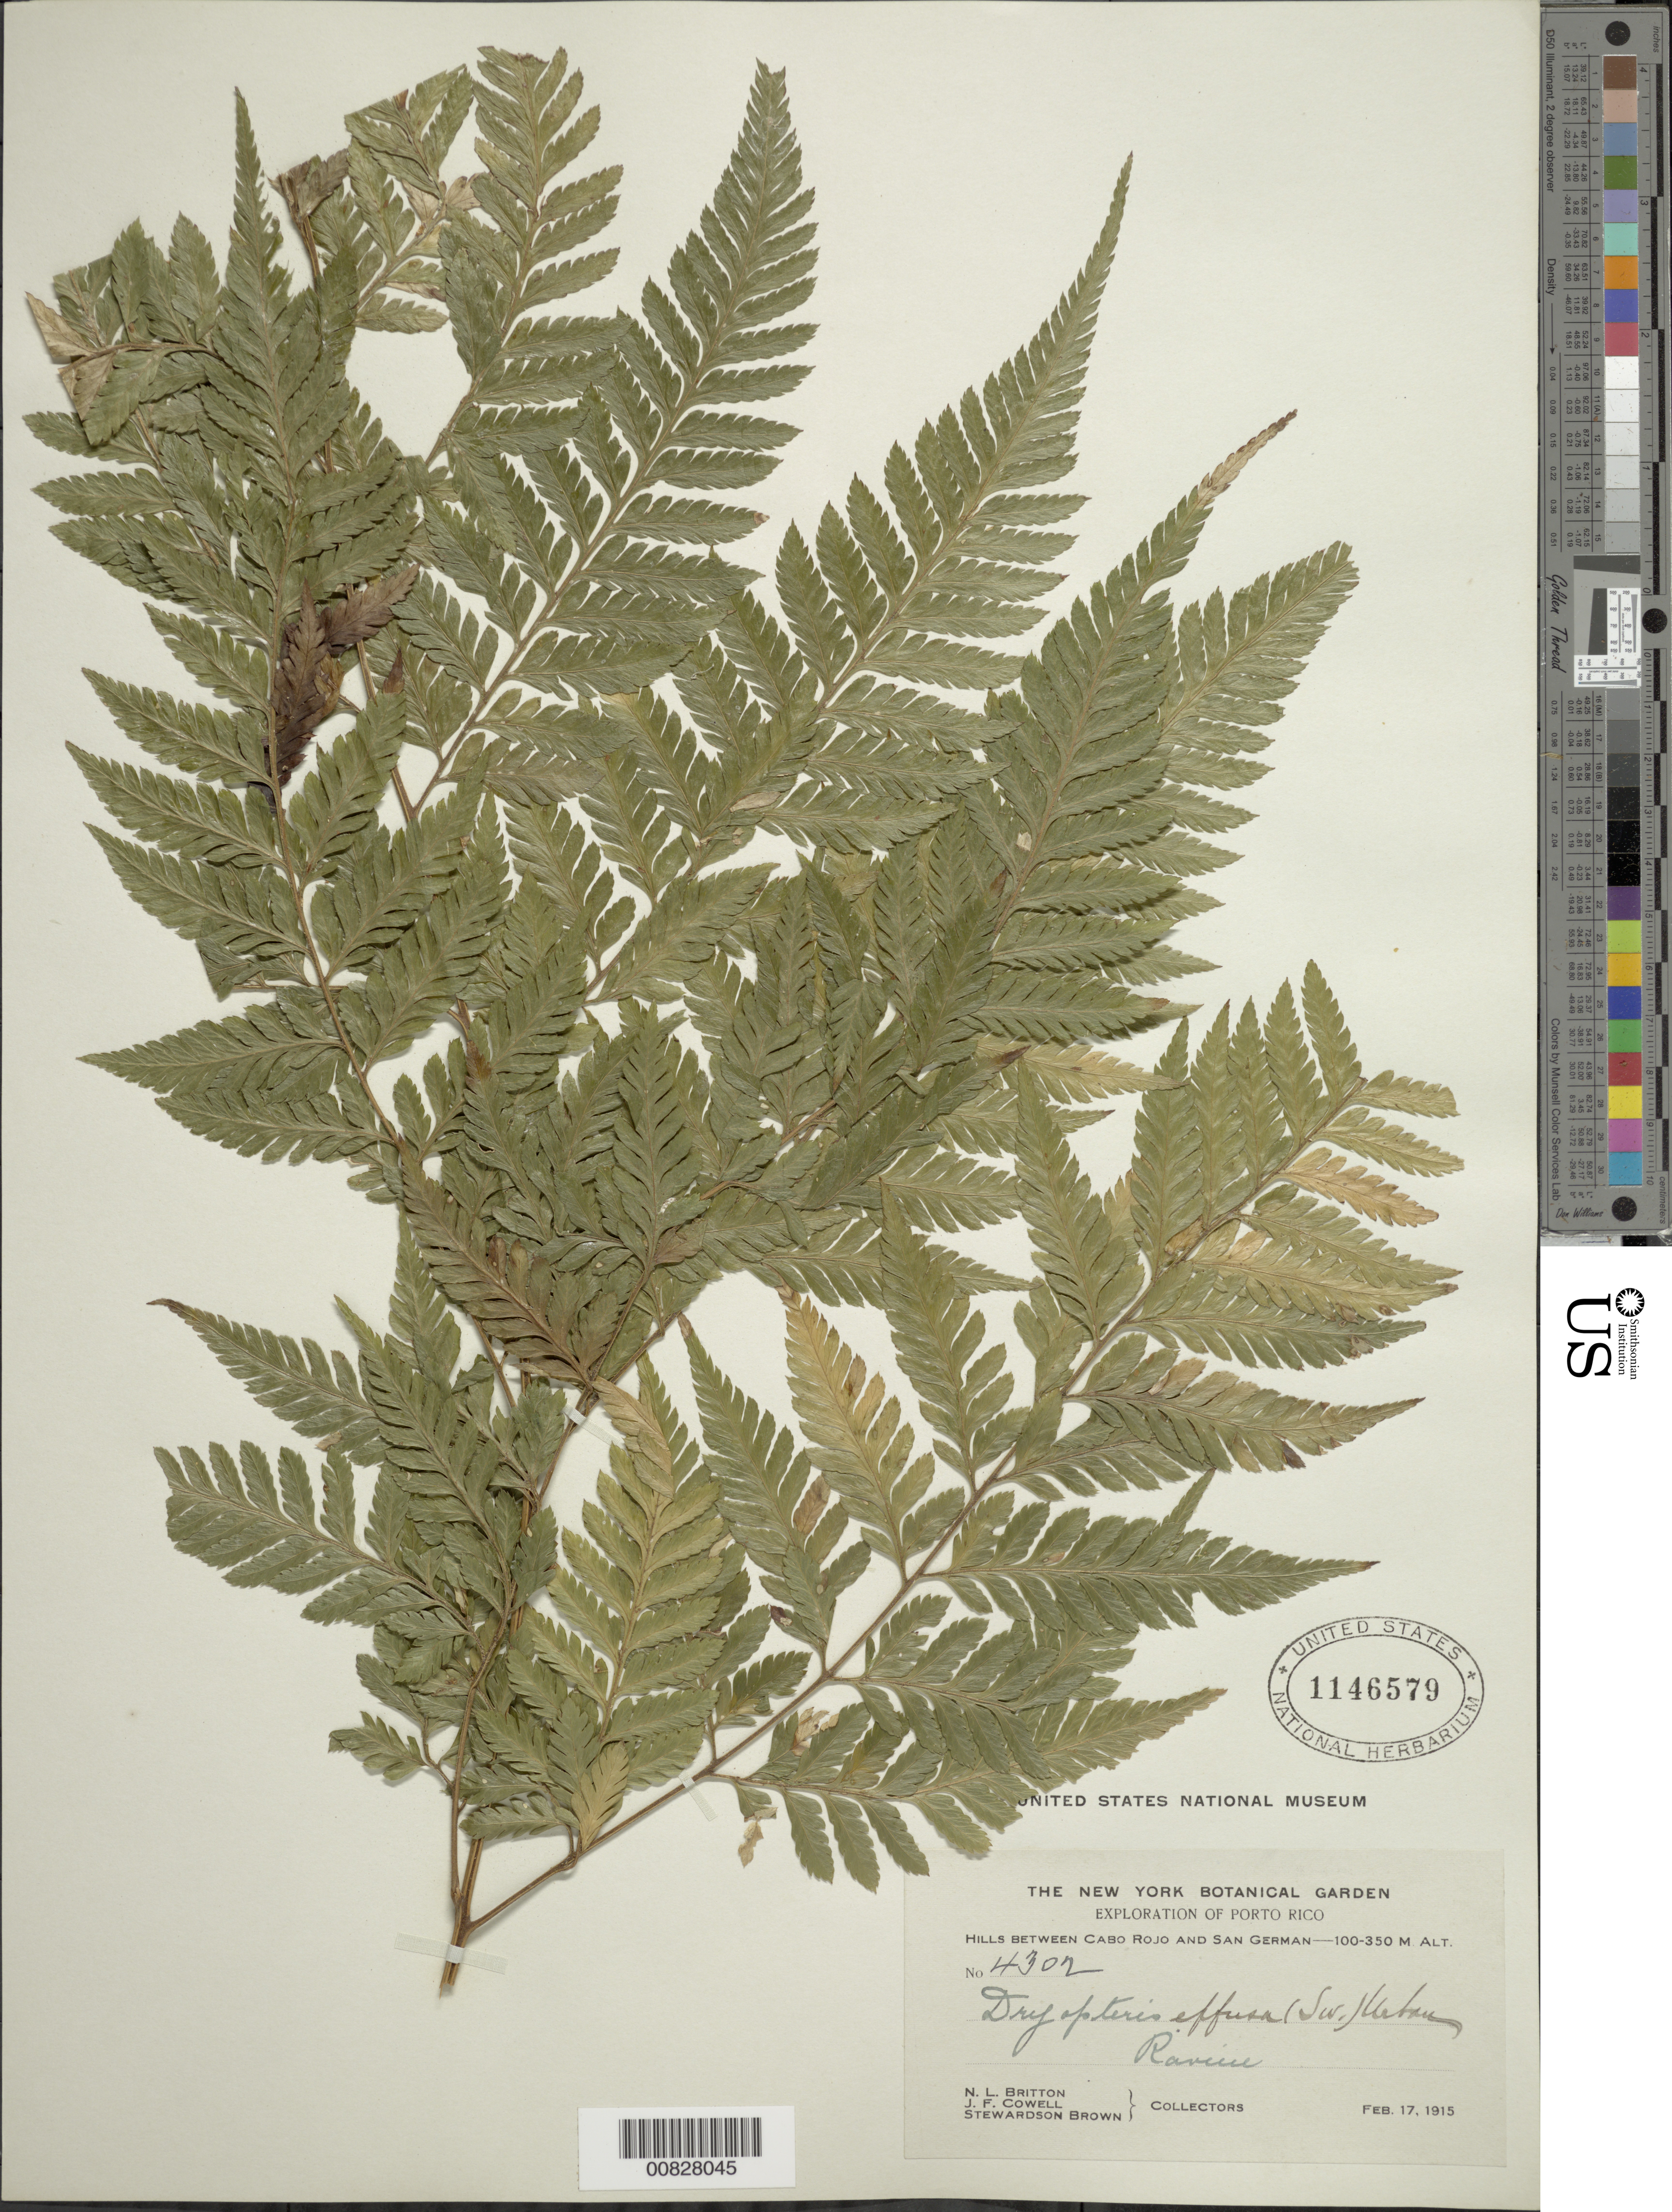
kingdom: Plantae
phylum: Tracheophyta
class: Polypodiopsida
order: Polypodiales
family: Dryopteridaceae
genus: Parapolystichum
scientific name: Parapolystichum effusum var. effusum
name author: (Sw.) Ching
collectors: N. Britton, J. F. Cowell & S. Brown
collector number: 4302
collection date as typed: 17 Feb 1915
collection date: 1915-02-17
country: Puerto Rico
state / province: Cabo Rojo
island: Puerto Rico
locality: Cabo Rojo to San German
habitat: Ravine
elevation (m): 100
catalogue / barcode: US 1146579